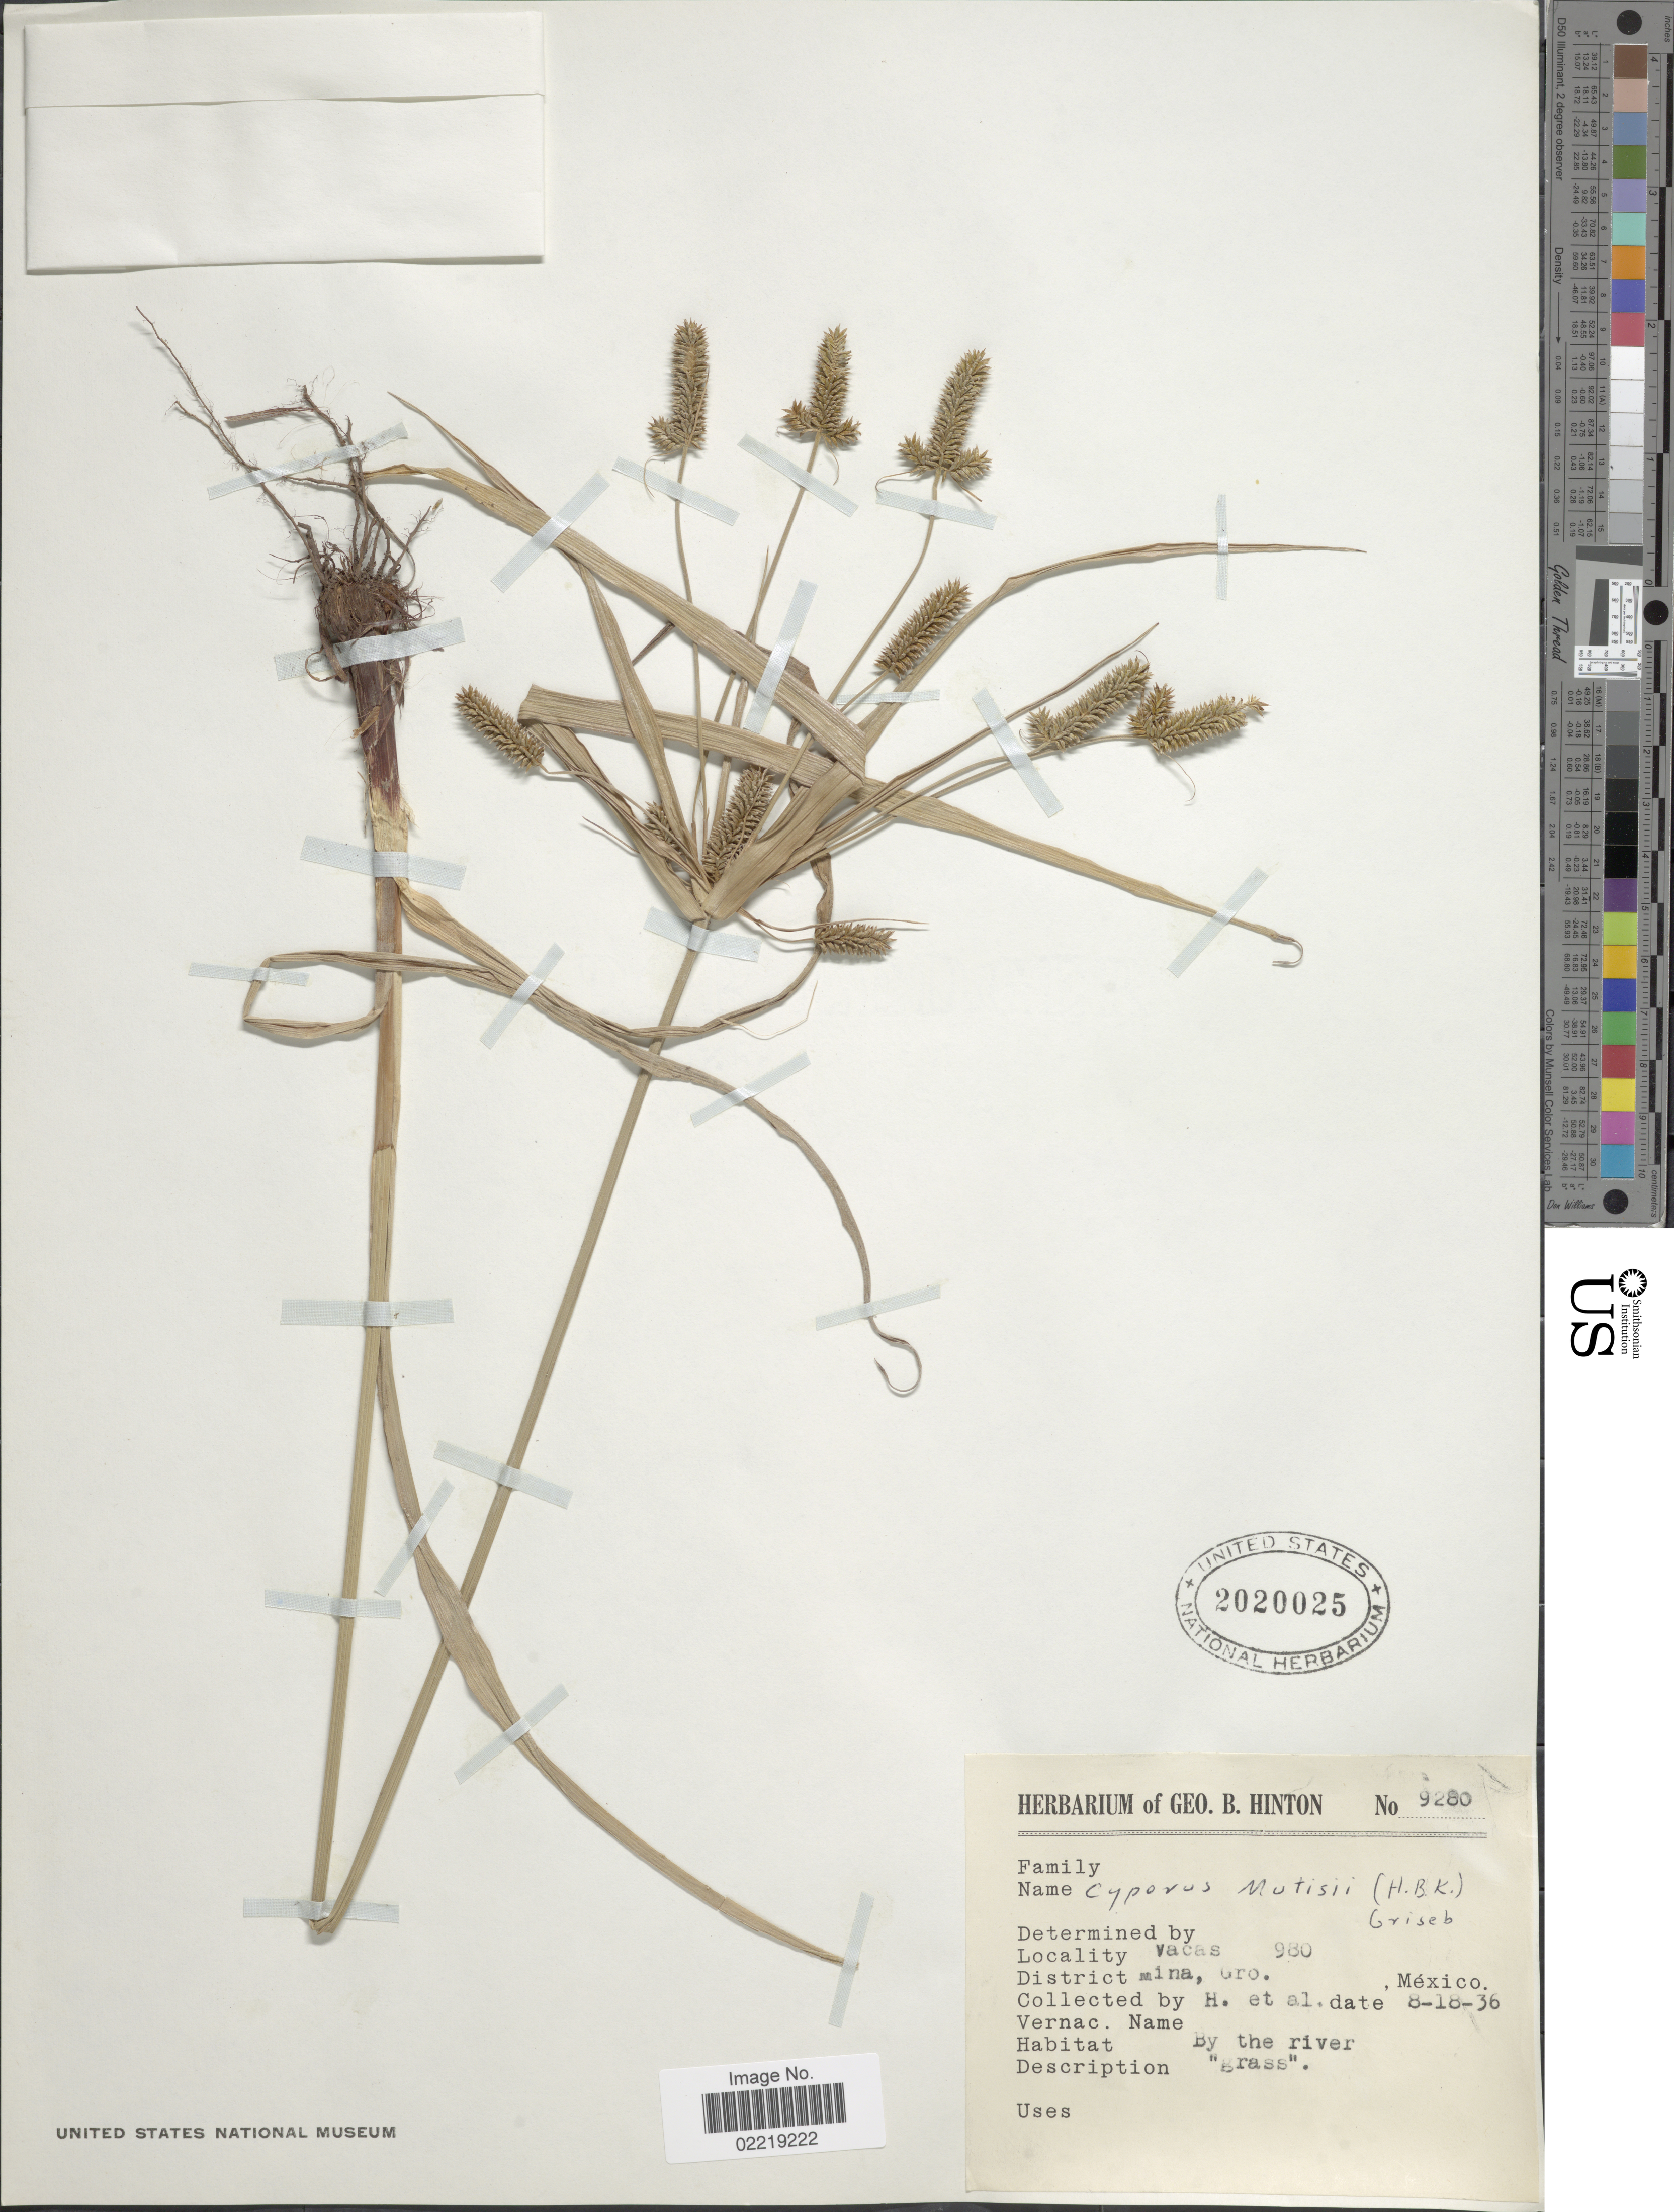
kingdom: Plantae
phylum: Tracheophyta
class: Liliopsida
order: Poales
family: Cyperaceae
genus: Cyperus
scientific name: Cyperus mutisii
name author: (Kunth) Andersson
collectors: G. B. Hinton & et al.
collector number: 9280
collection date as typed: Transcribed d/m/y: 18/8/36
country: Mexico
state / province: Guerrero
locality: Vacas, District Mina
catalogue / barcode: US 2020025